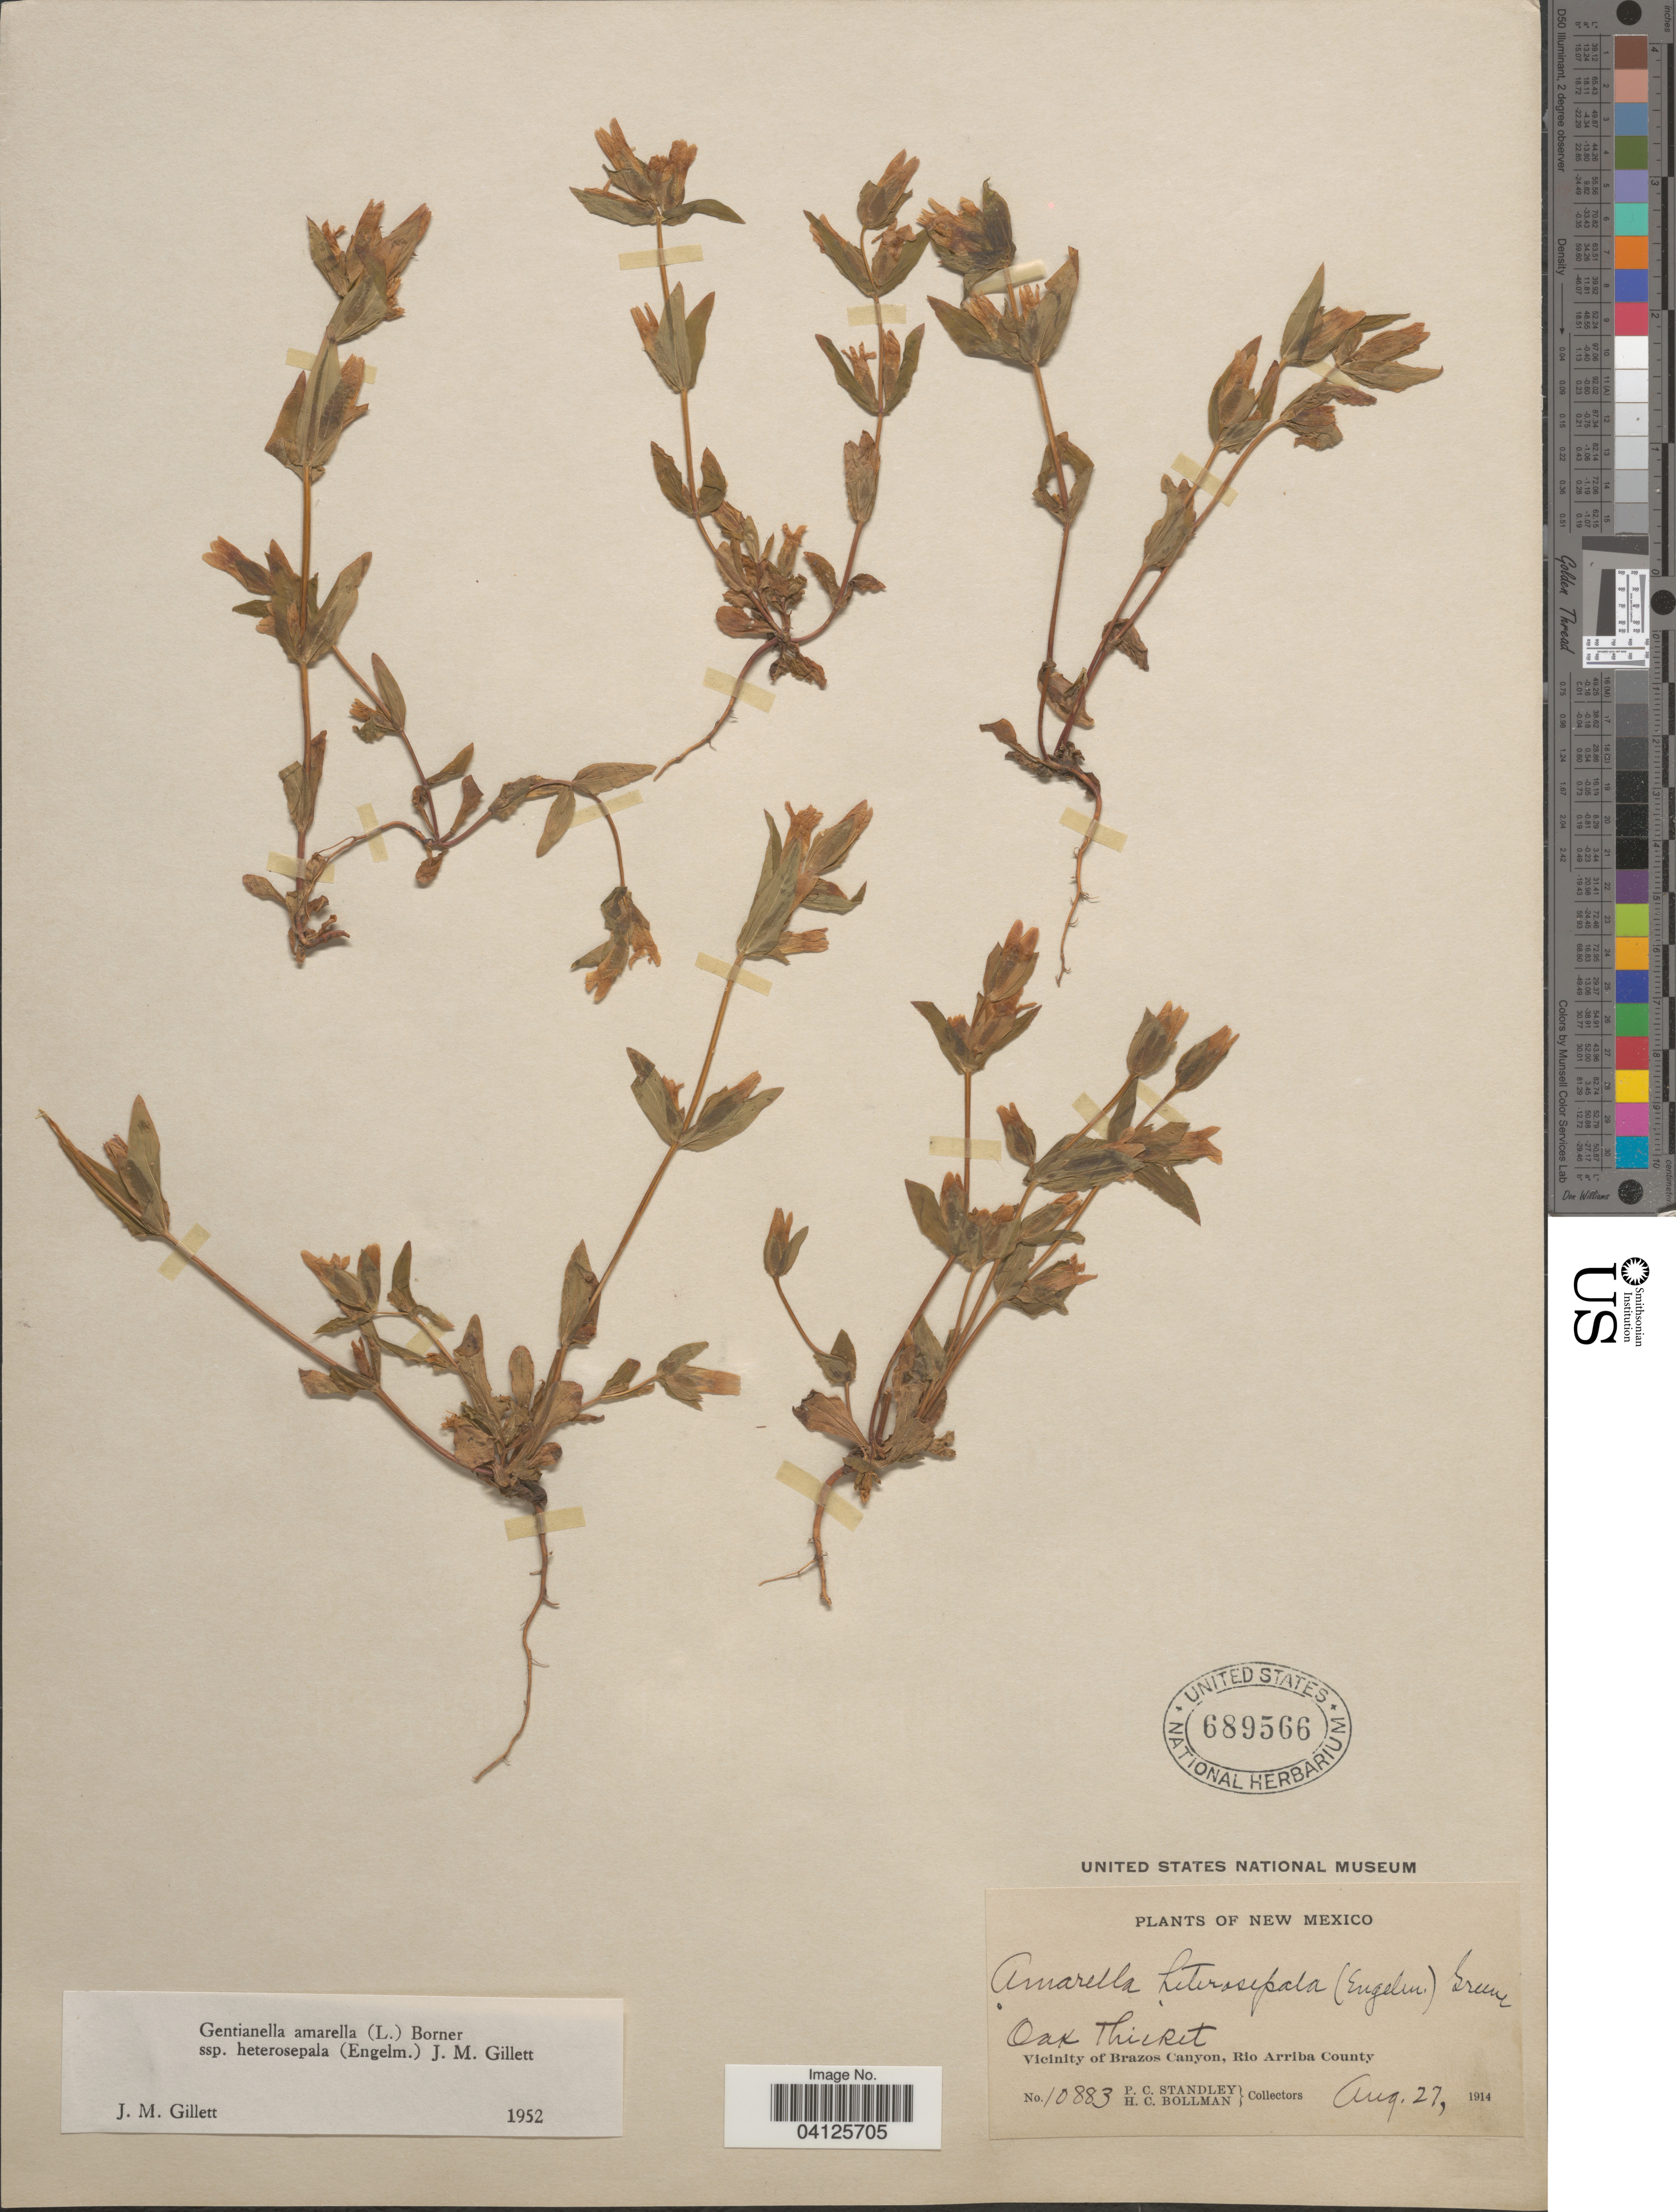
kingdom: Plantae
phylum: Tracheophyta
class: Magnoliopsida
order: Gentianales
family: Gentianaceae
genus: Gentianella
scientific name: Gentianella amarella subsp. heterosepala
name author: (Engelm.) J.M. Gillet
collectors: P. C. Standley & H. C. Bollman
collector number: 10883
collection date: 1914-08-27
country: United States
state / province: New Mexico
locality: Vicinity of Brazos Canyon, Rio Arriba County.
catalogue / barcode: US 689566